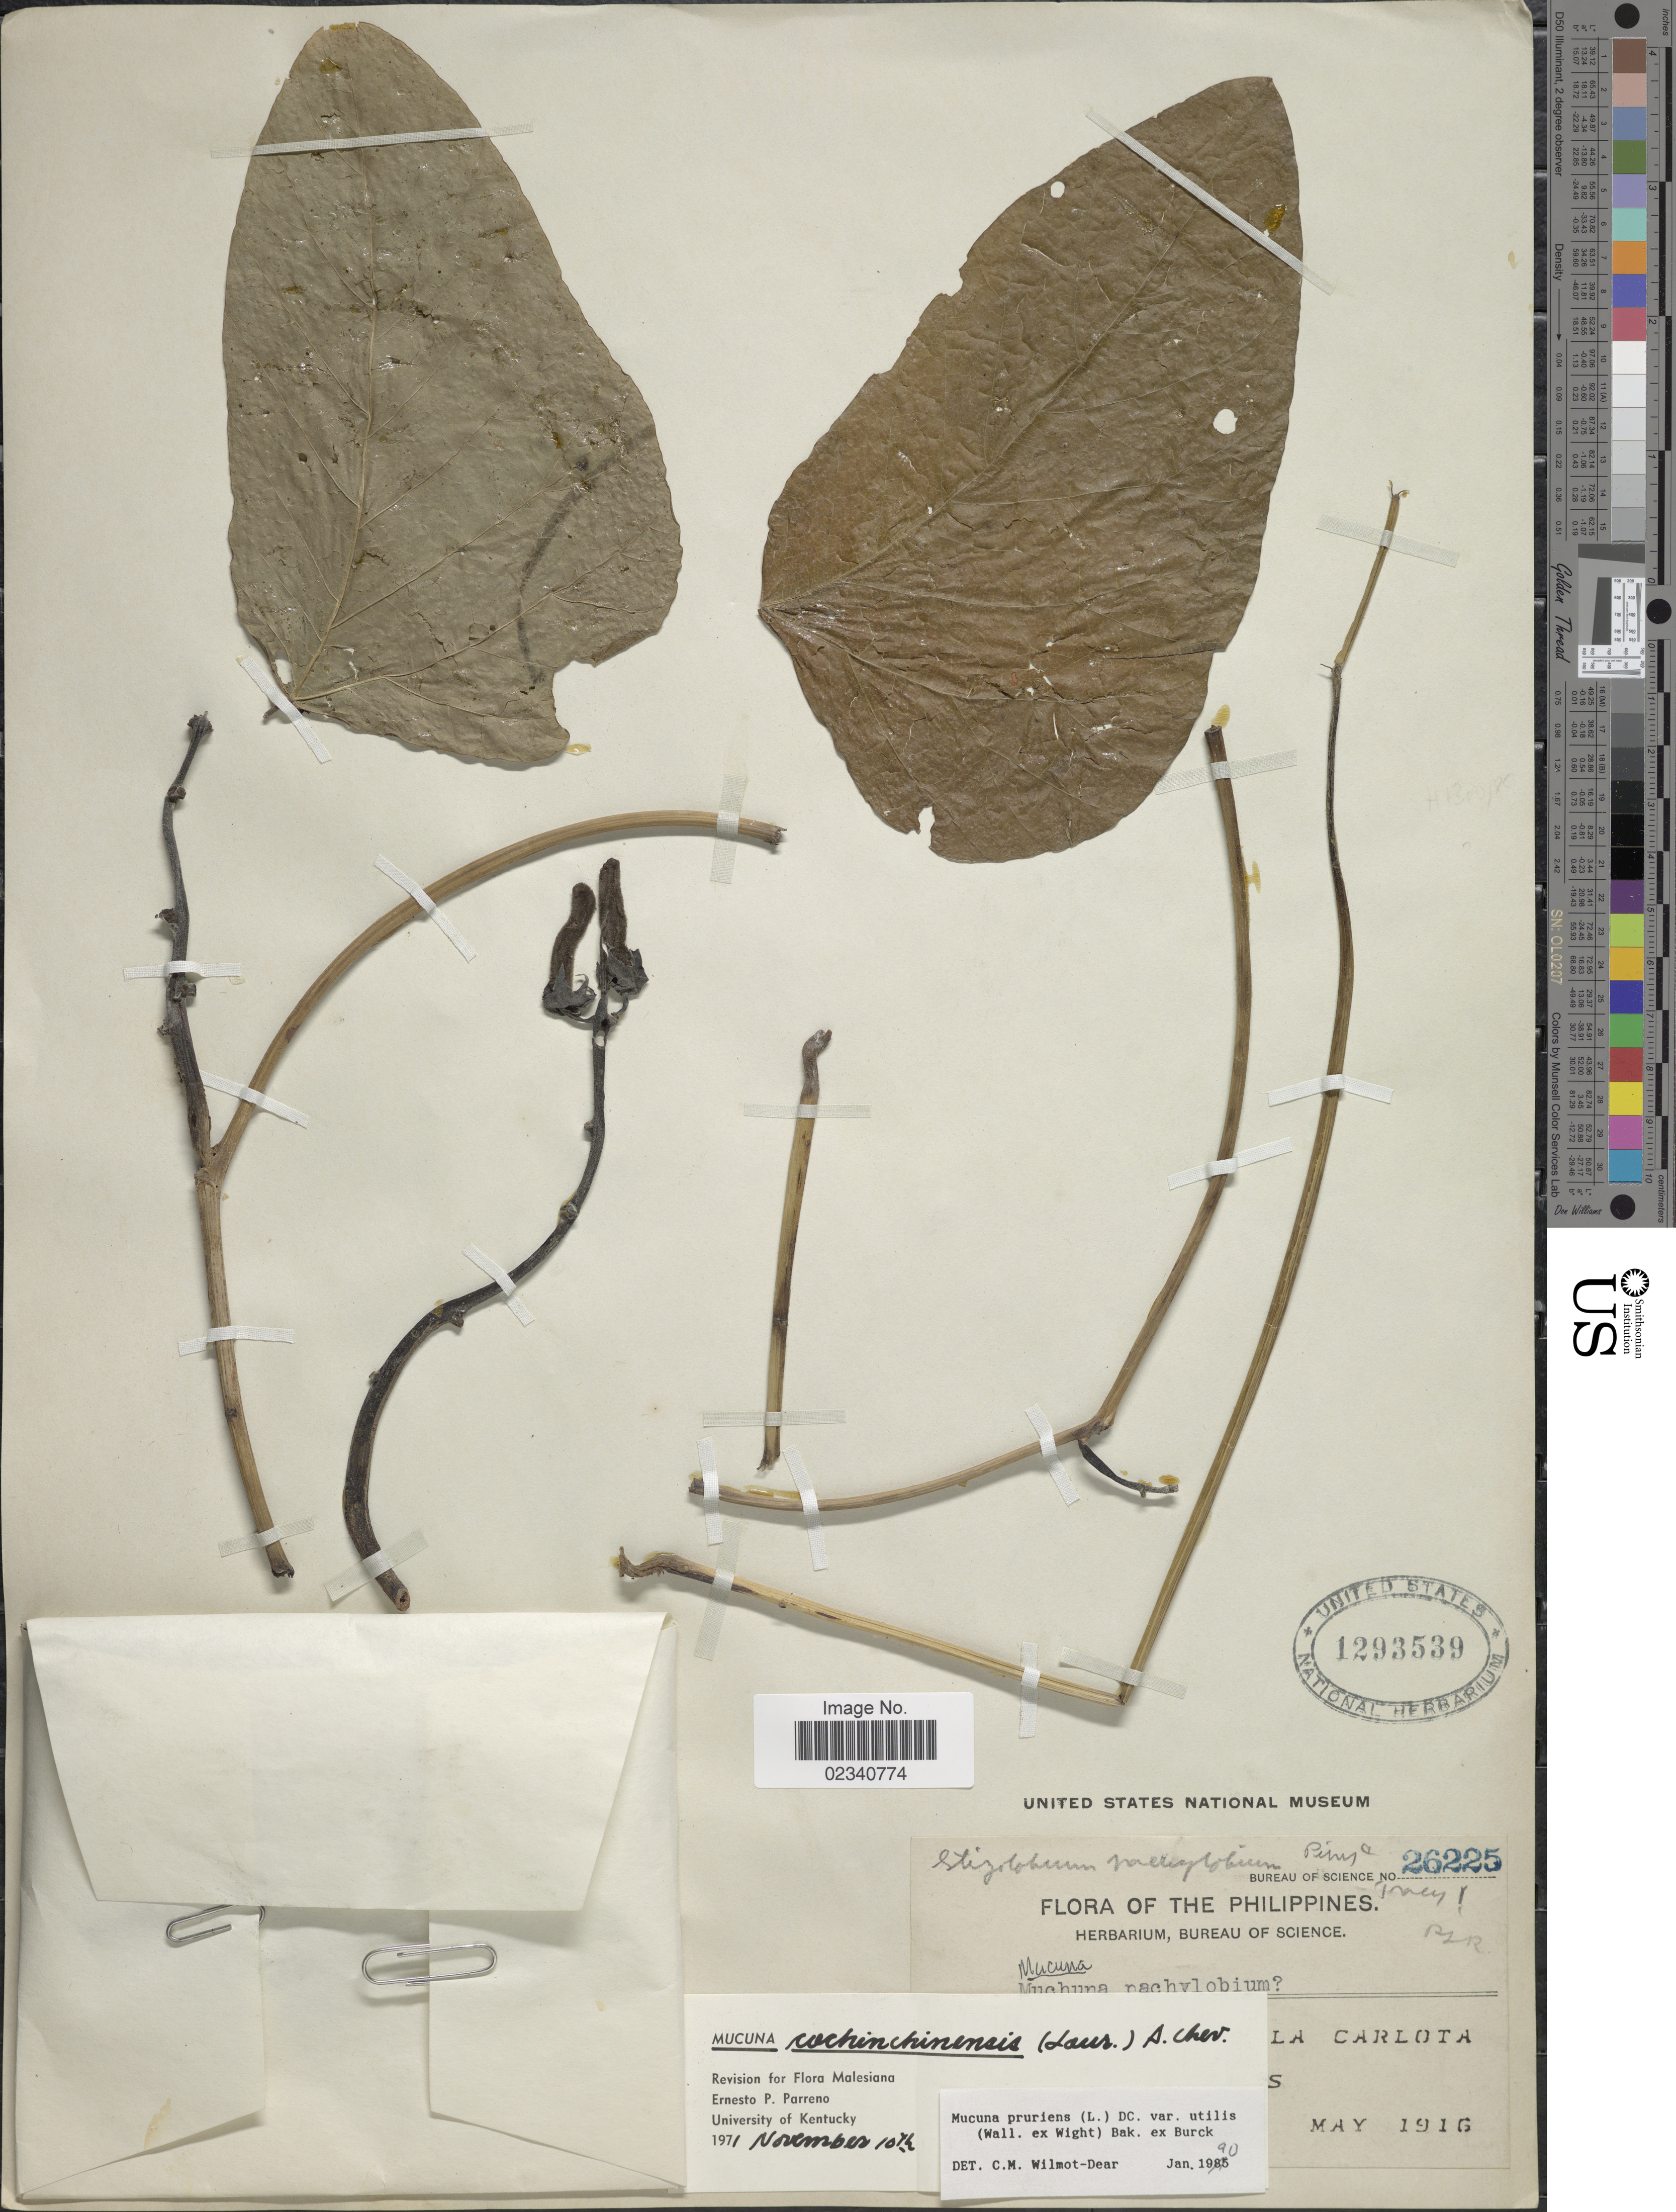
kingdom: Plantae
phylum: Tracheophyta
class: Magnoliopsida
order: Fabales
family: Fabaceae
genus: Mucuna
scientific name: Mucuna pruriens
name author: (L.) DC.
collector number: Bureau of Science 26225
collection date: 1916-05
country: Philippines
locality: [illegible text] La Carlota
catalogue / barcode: US 1293539